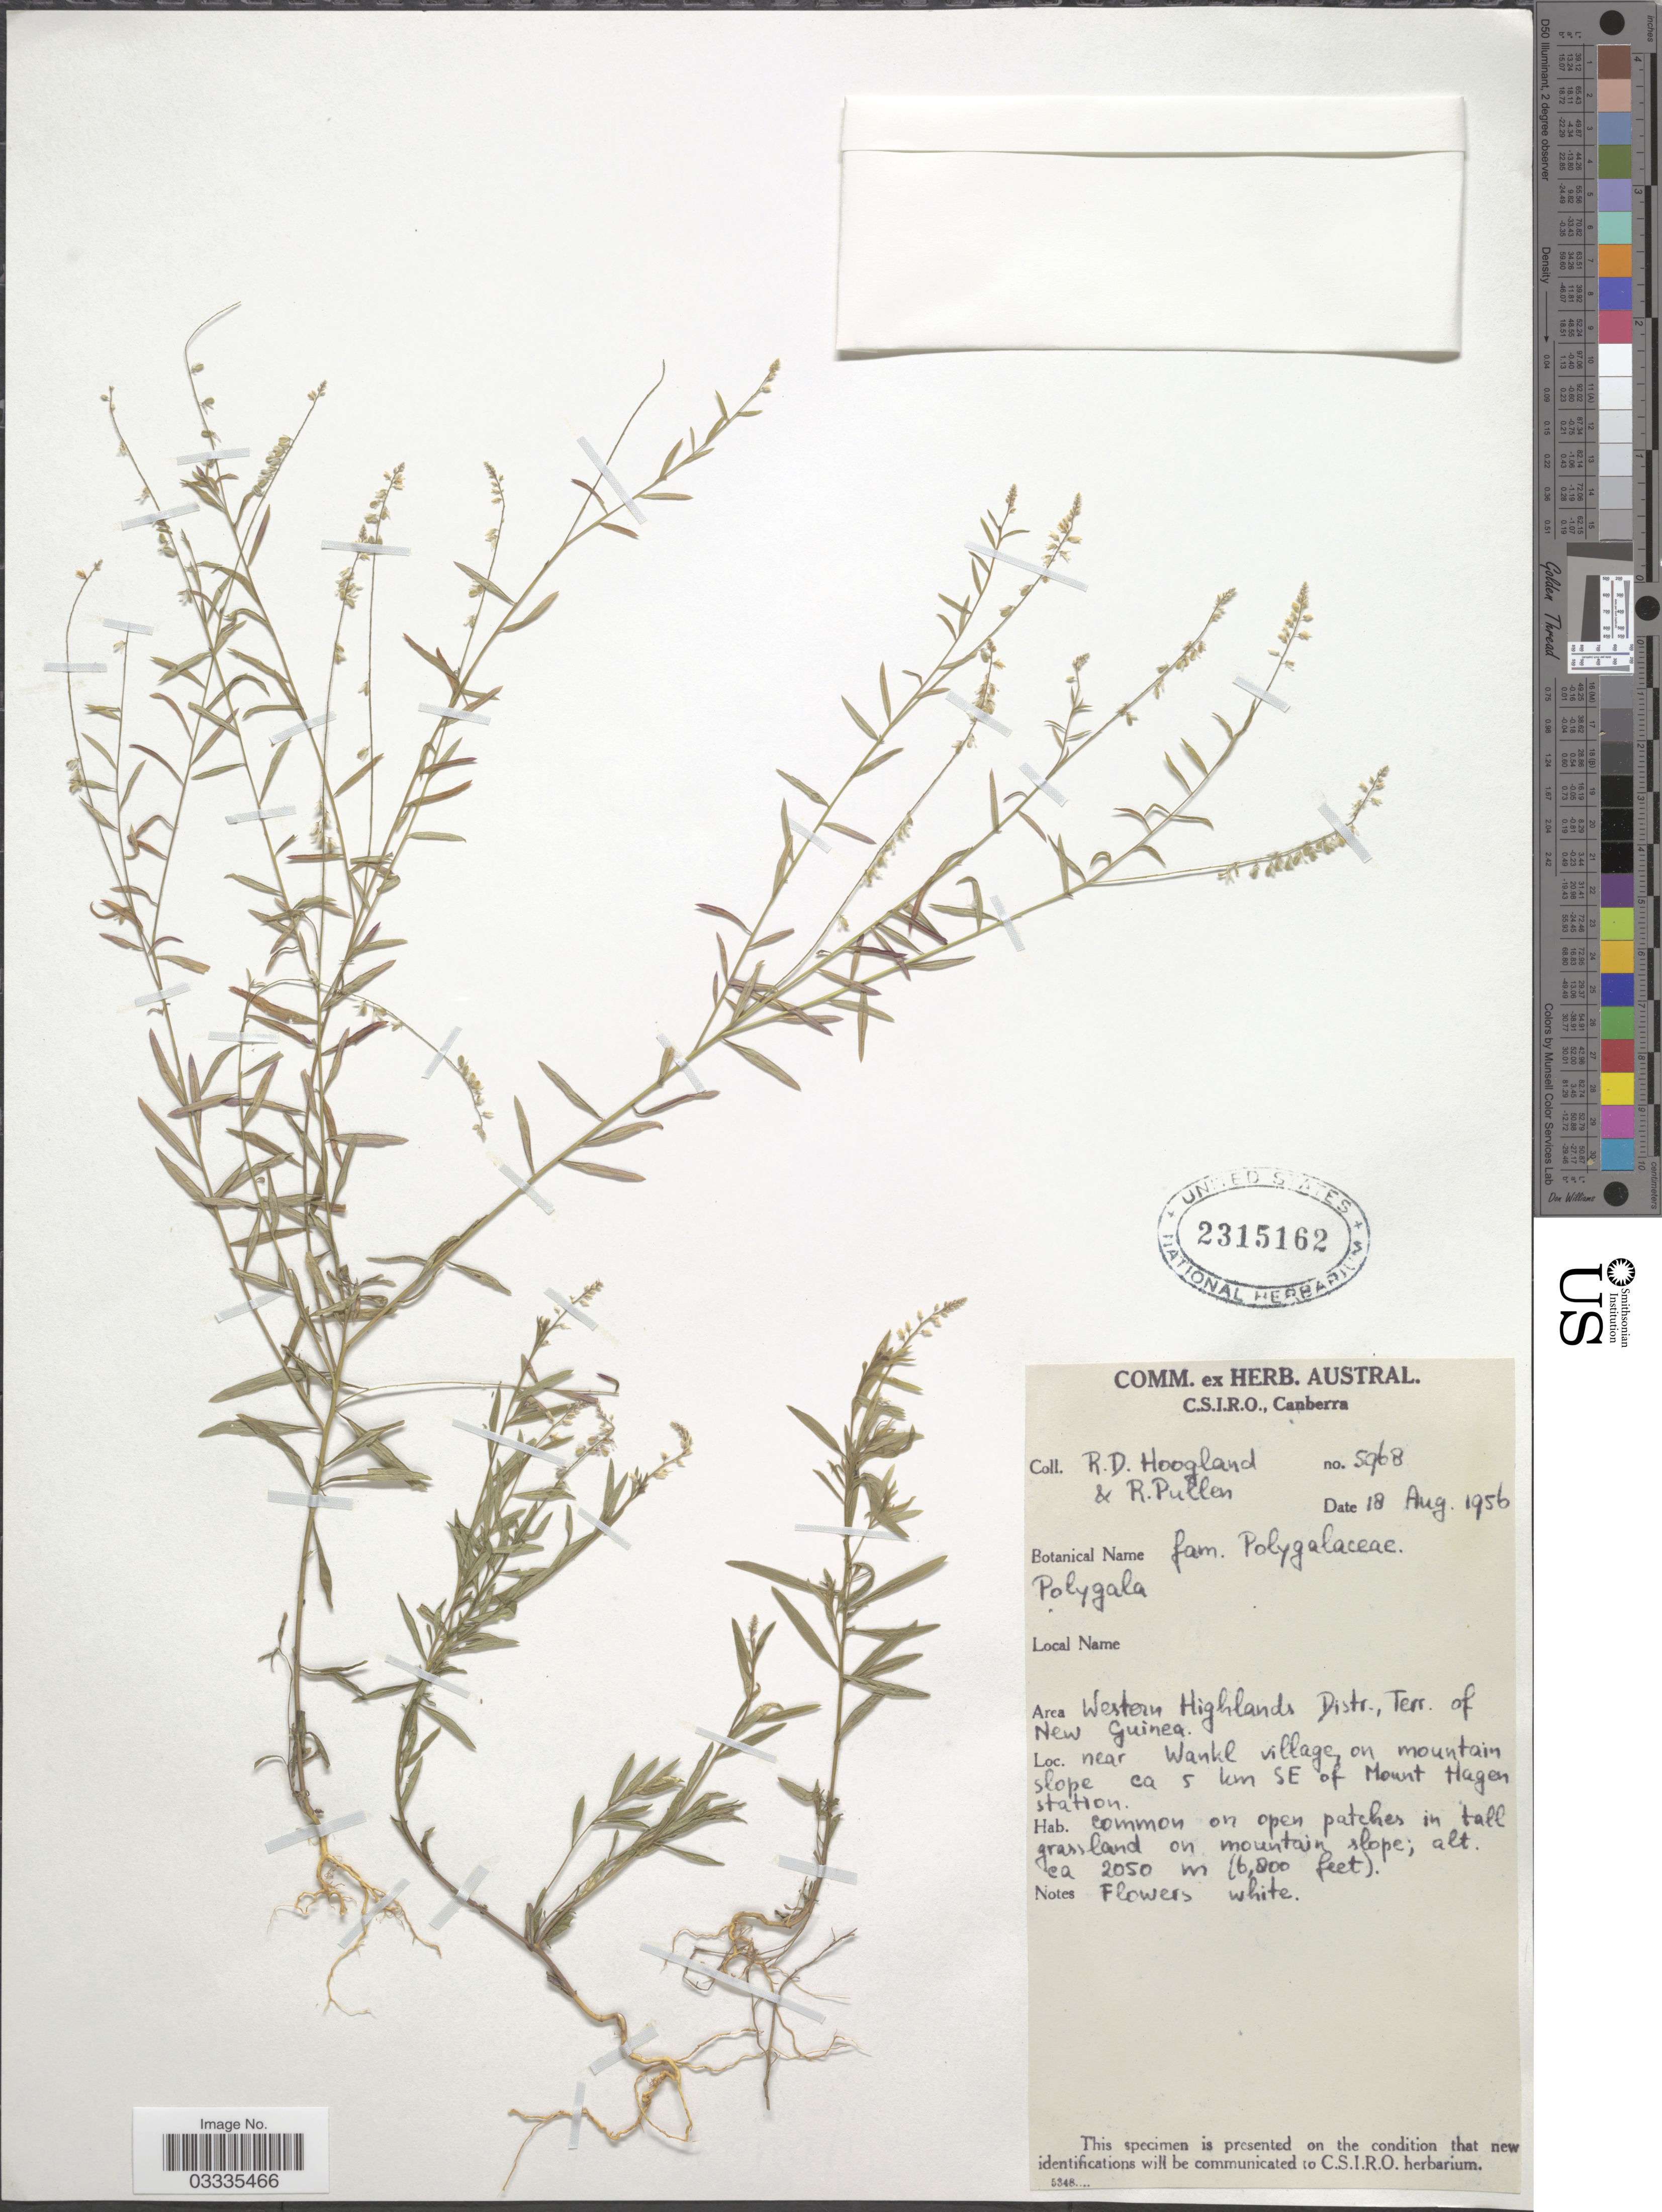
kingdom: Plantae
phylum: Tracheophyta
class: Magnoliopsida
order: Fabales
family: Polygalaceae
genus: Polygala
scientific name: Polygala paniculata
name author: L.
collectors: R. D. Hoogland & R. Pullen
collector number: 5968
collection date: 1956-08-18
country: Papua New Guinea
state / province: Western Highlands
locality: Area Western Highlands Distr., Terr. of New Guinea. Near Wankl village on mountain slope ca 5 km SE of Mount Hagen station.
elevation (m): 2050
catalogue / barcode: US 2315162